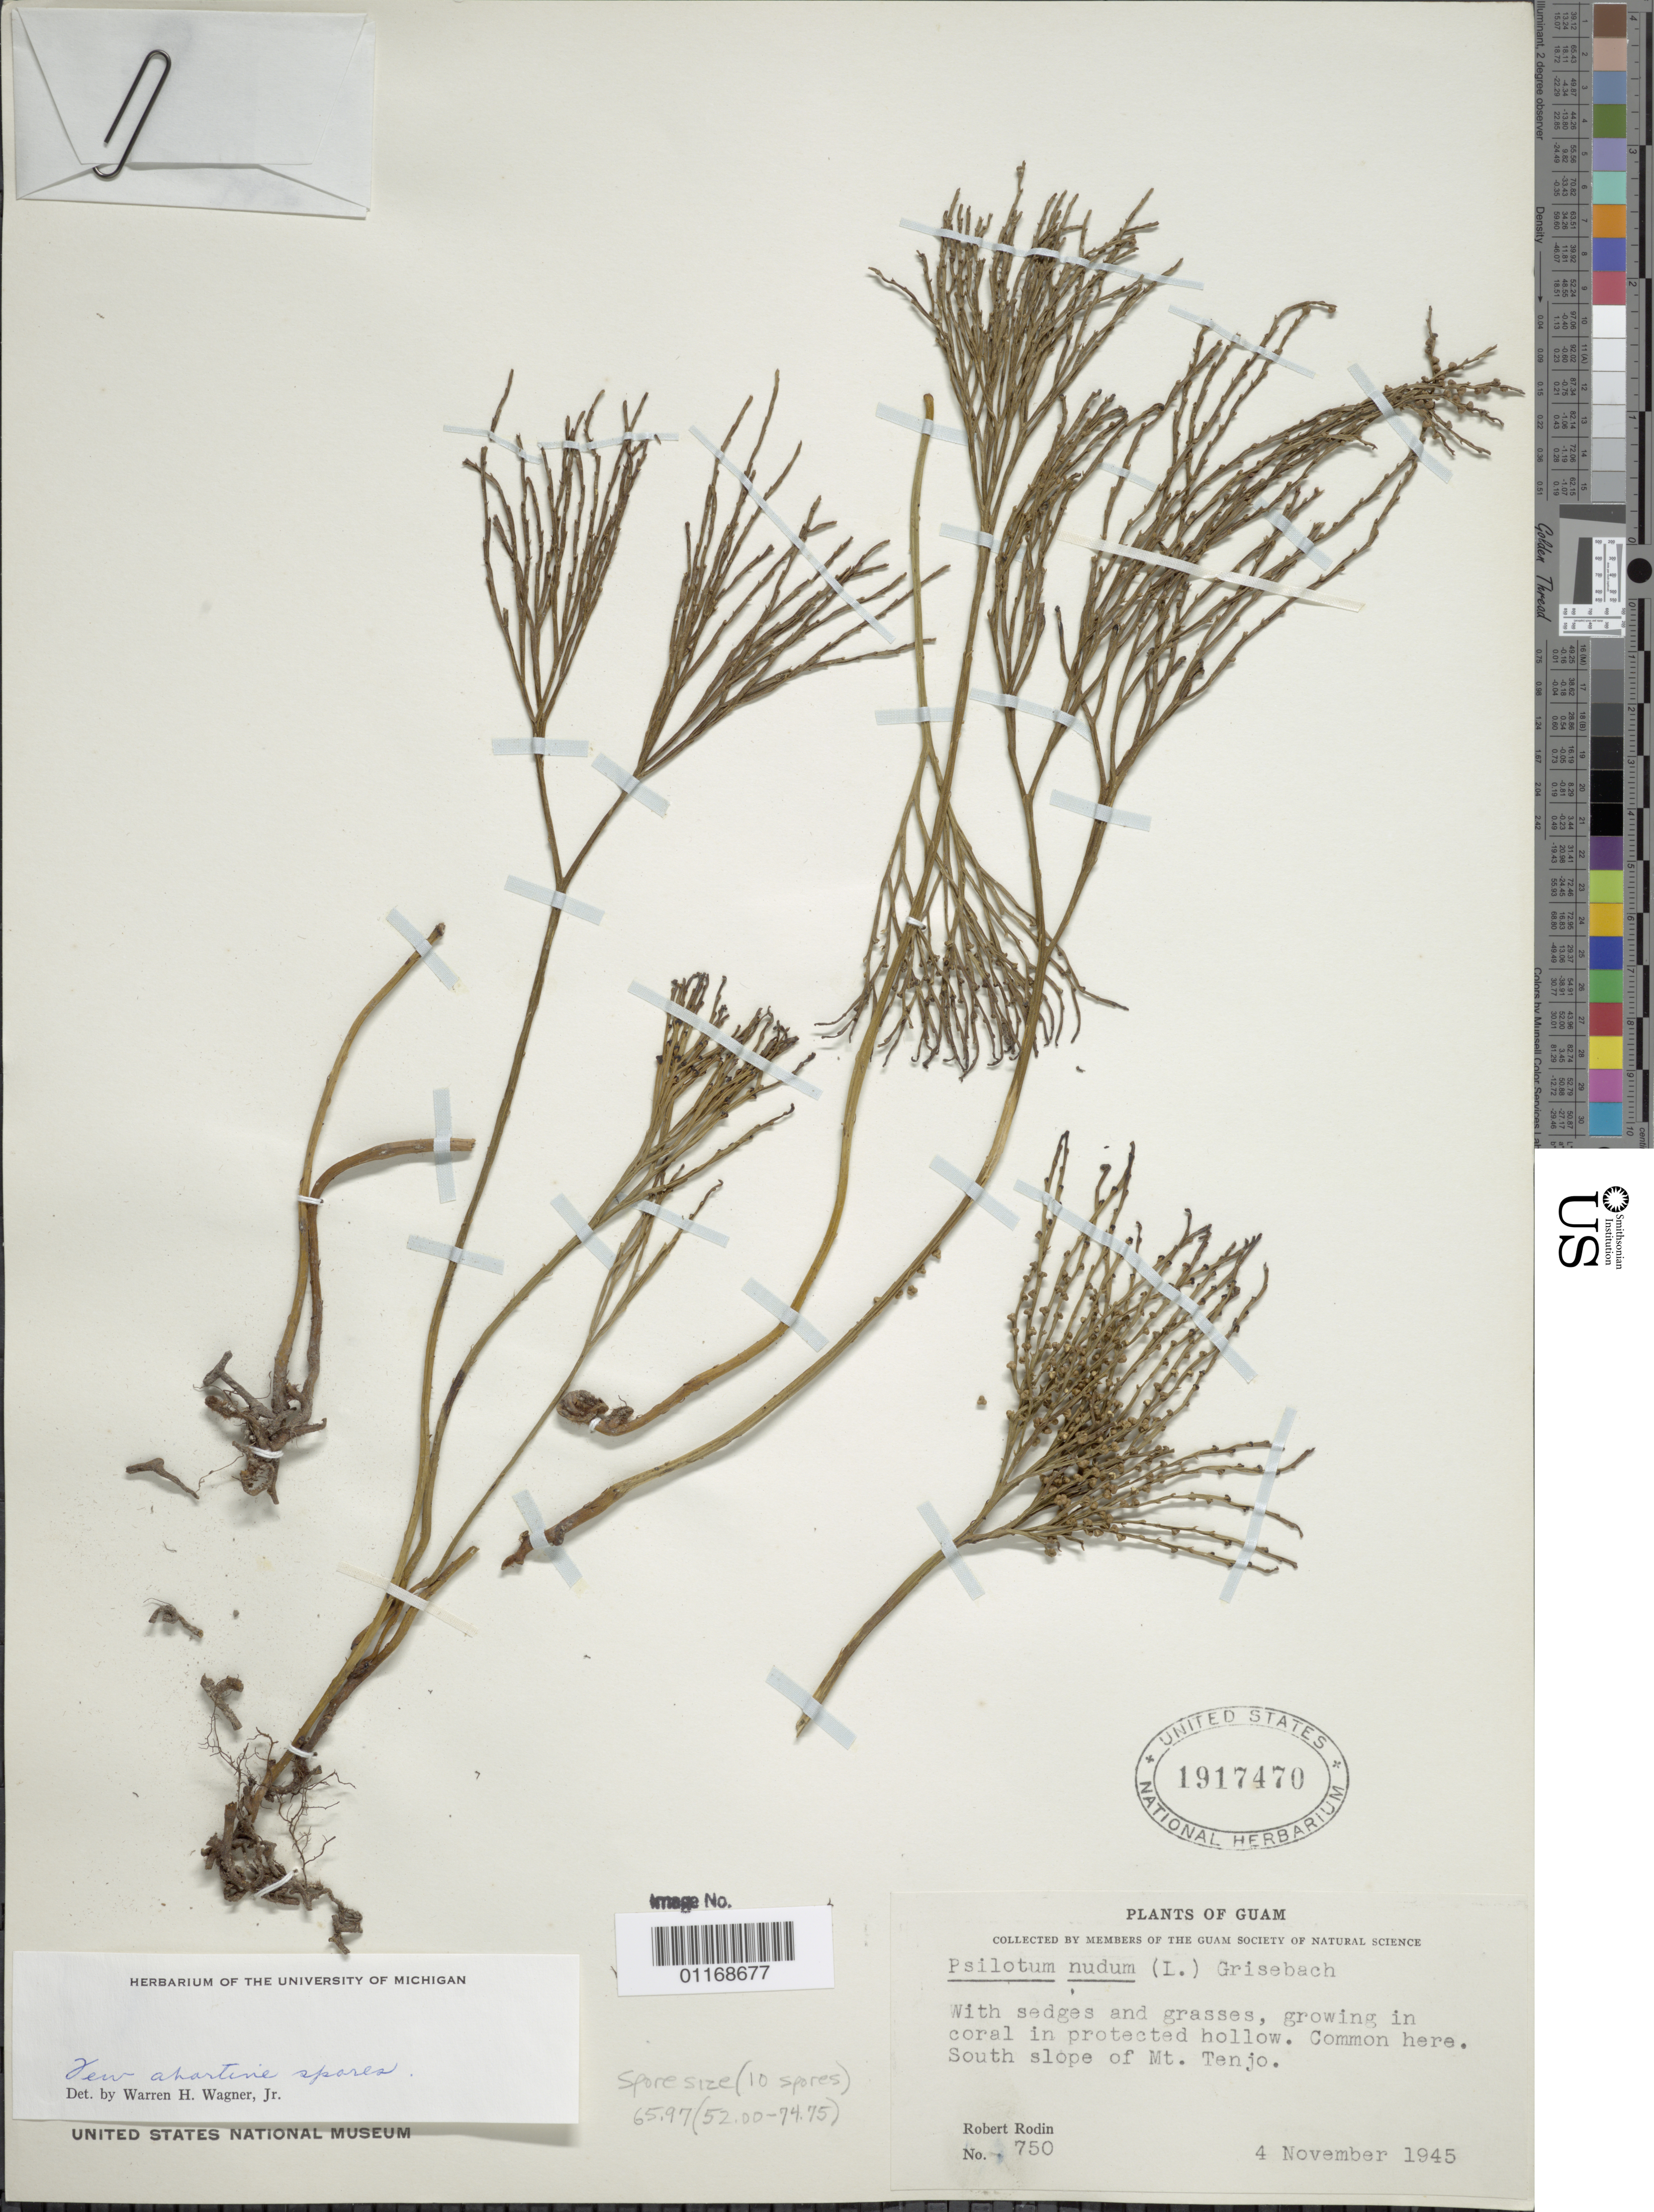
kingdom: Plantae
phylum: Tracheophyta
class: Polypodiopsida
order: Psilotales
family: Psilotaceae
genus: Psilotum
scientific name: Psilotum nudum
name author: (L.) P. Beauv.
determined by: Wagner, W. H.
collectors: R. Rodin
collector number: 750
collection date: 1945-11-04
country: Guam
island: Guam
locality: South slopes of Mt. Tenjo.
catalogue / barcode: US 1917470